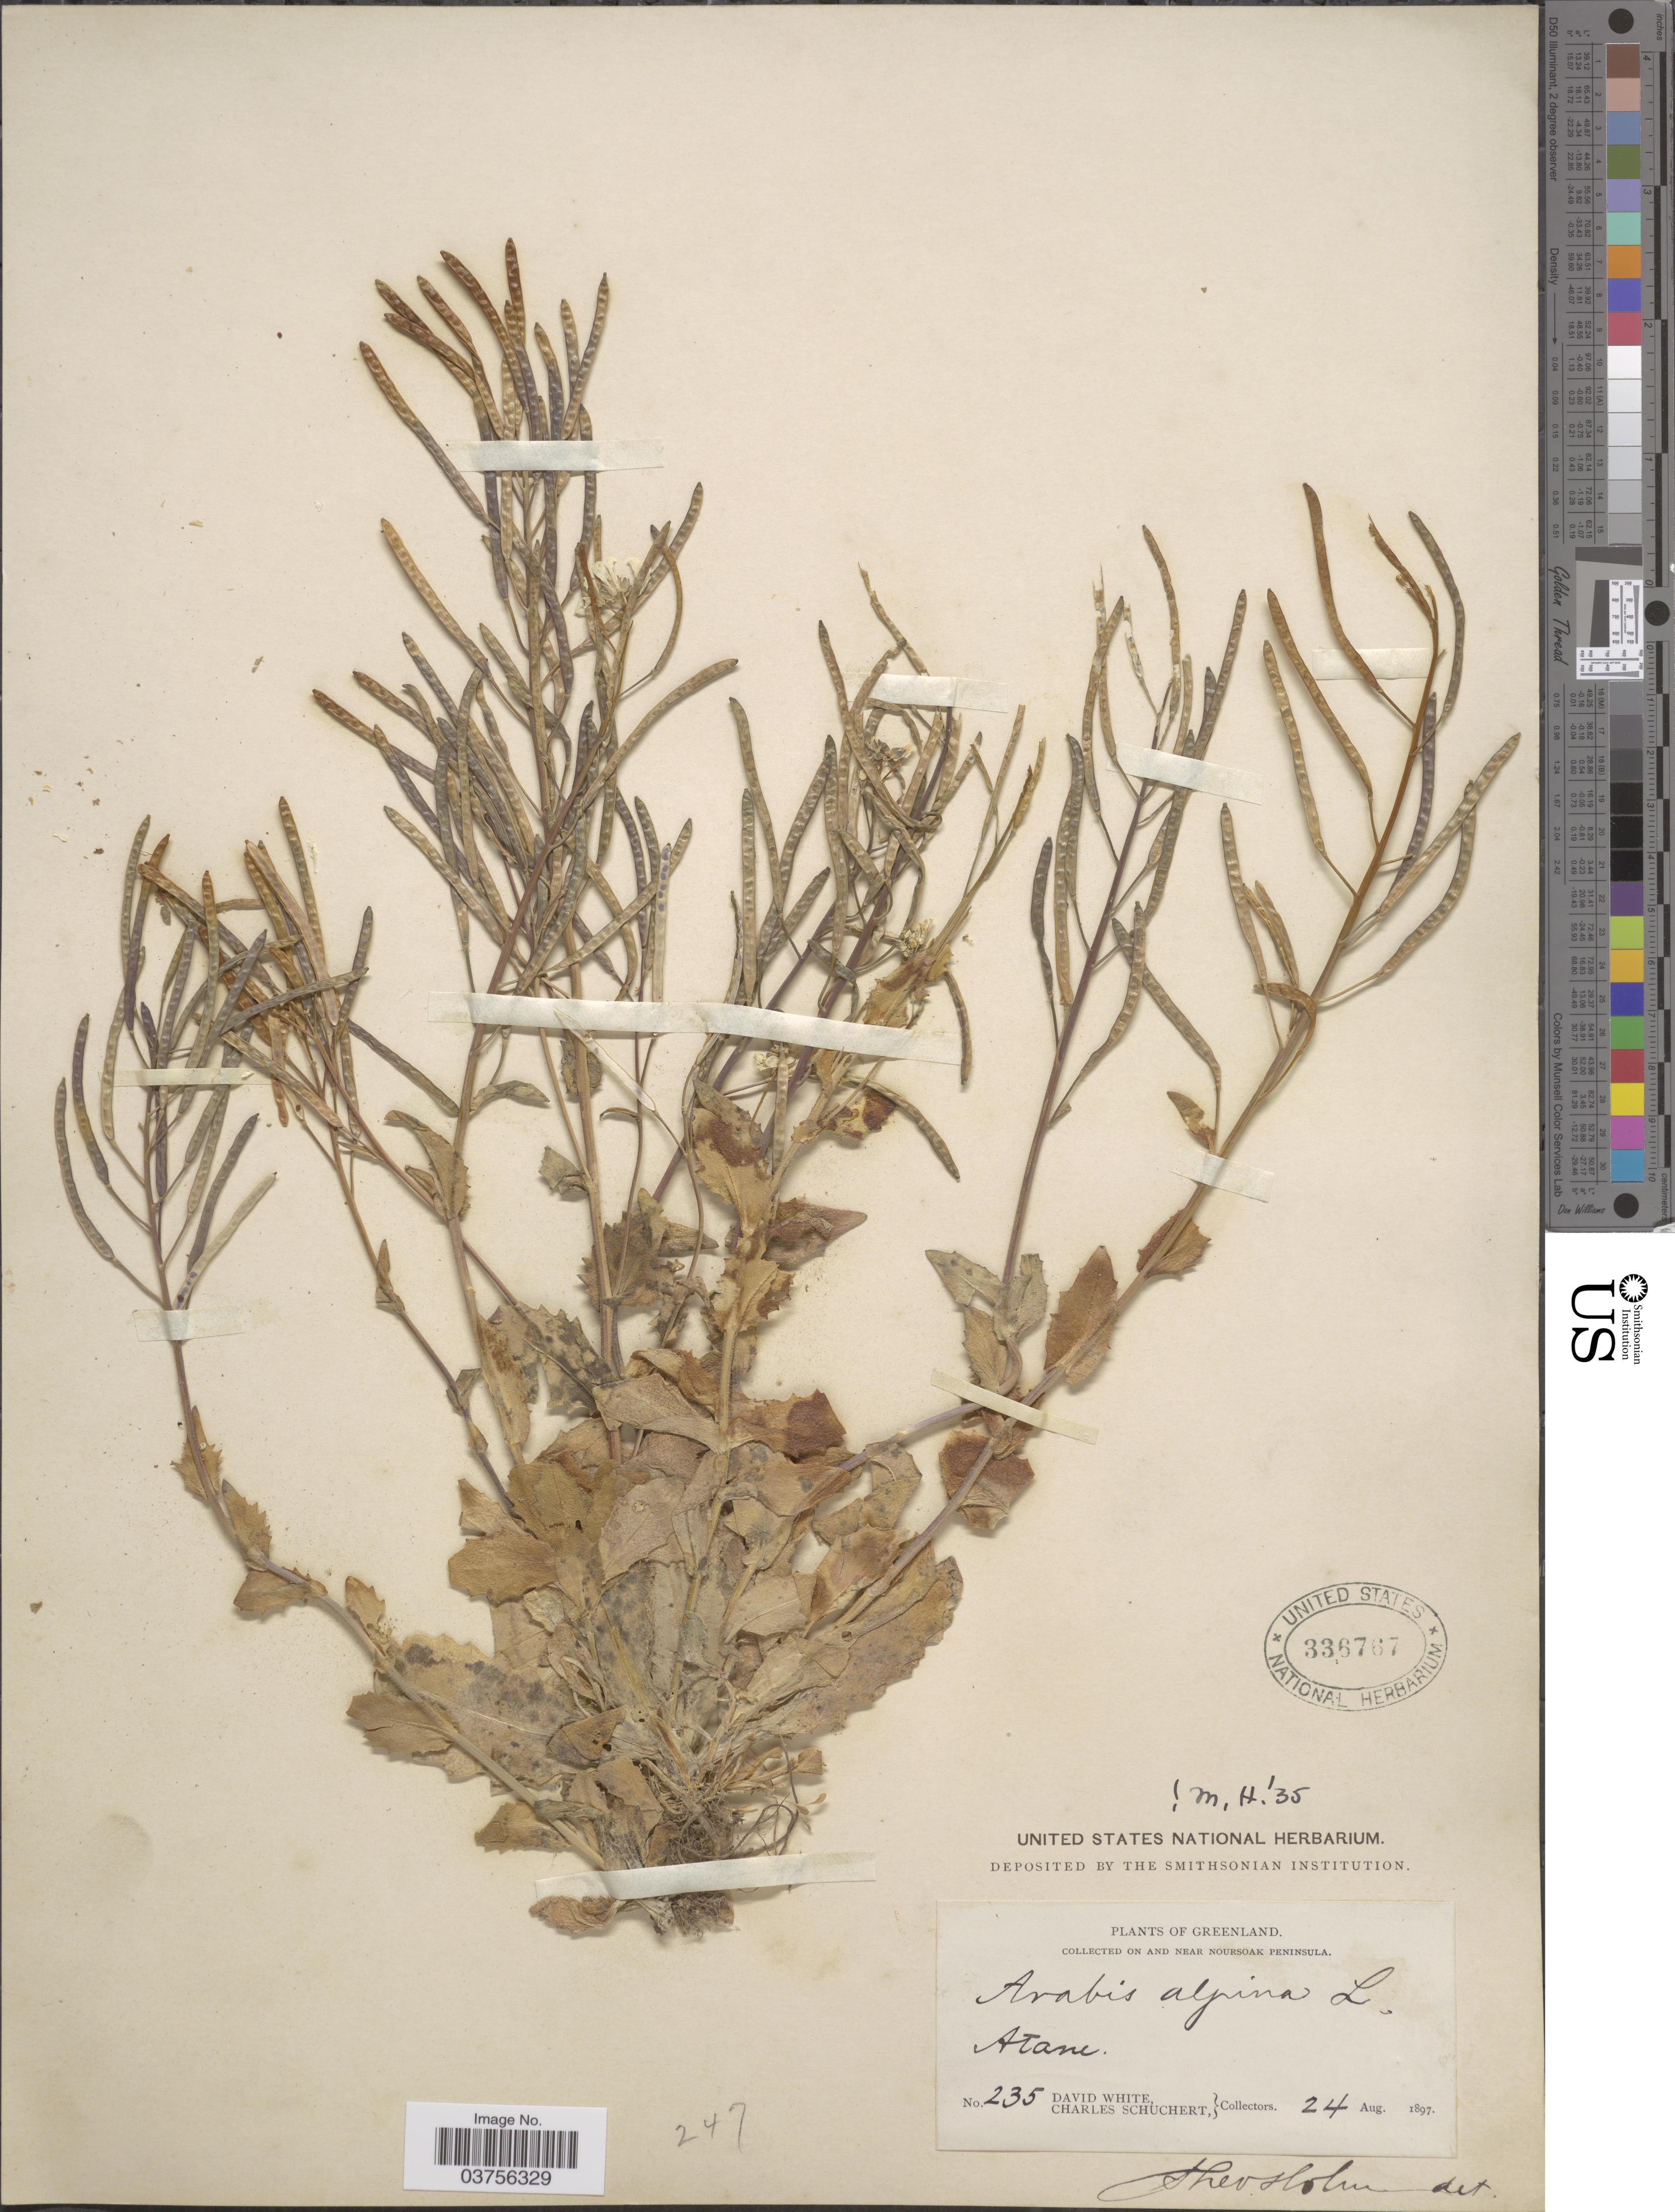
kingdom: Plantae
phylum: Tracheophyta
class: Magnoliopsida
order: Brassicales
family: Brassicaceae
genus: Arabis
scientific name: Arabis alpina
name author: L.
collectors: D. White & C. Schuchert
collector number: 235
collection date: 1897-08-24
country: Greenland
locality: On and near Noursoak Peninsula. Atane.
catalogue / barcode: US 336767